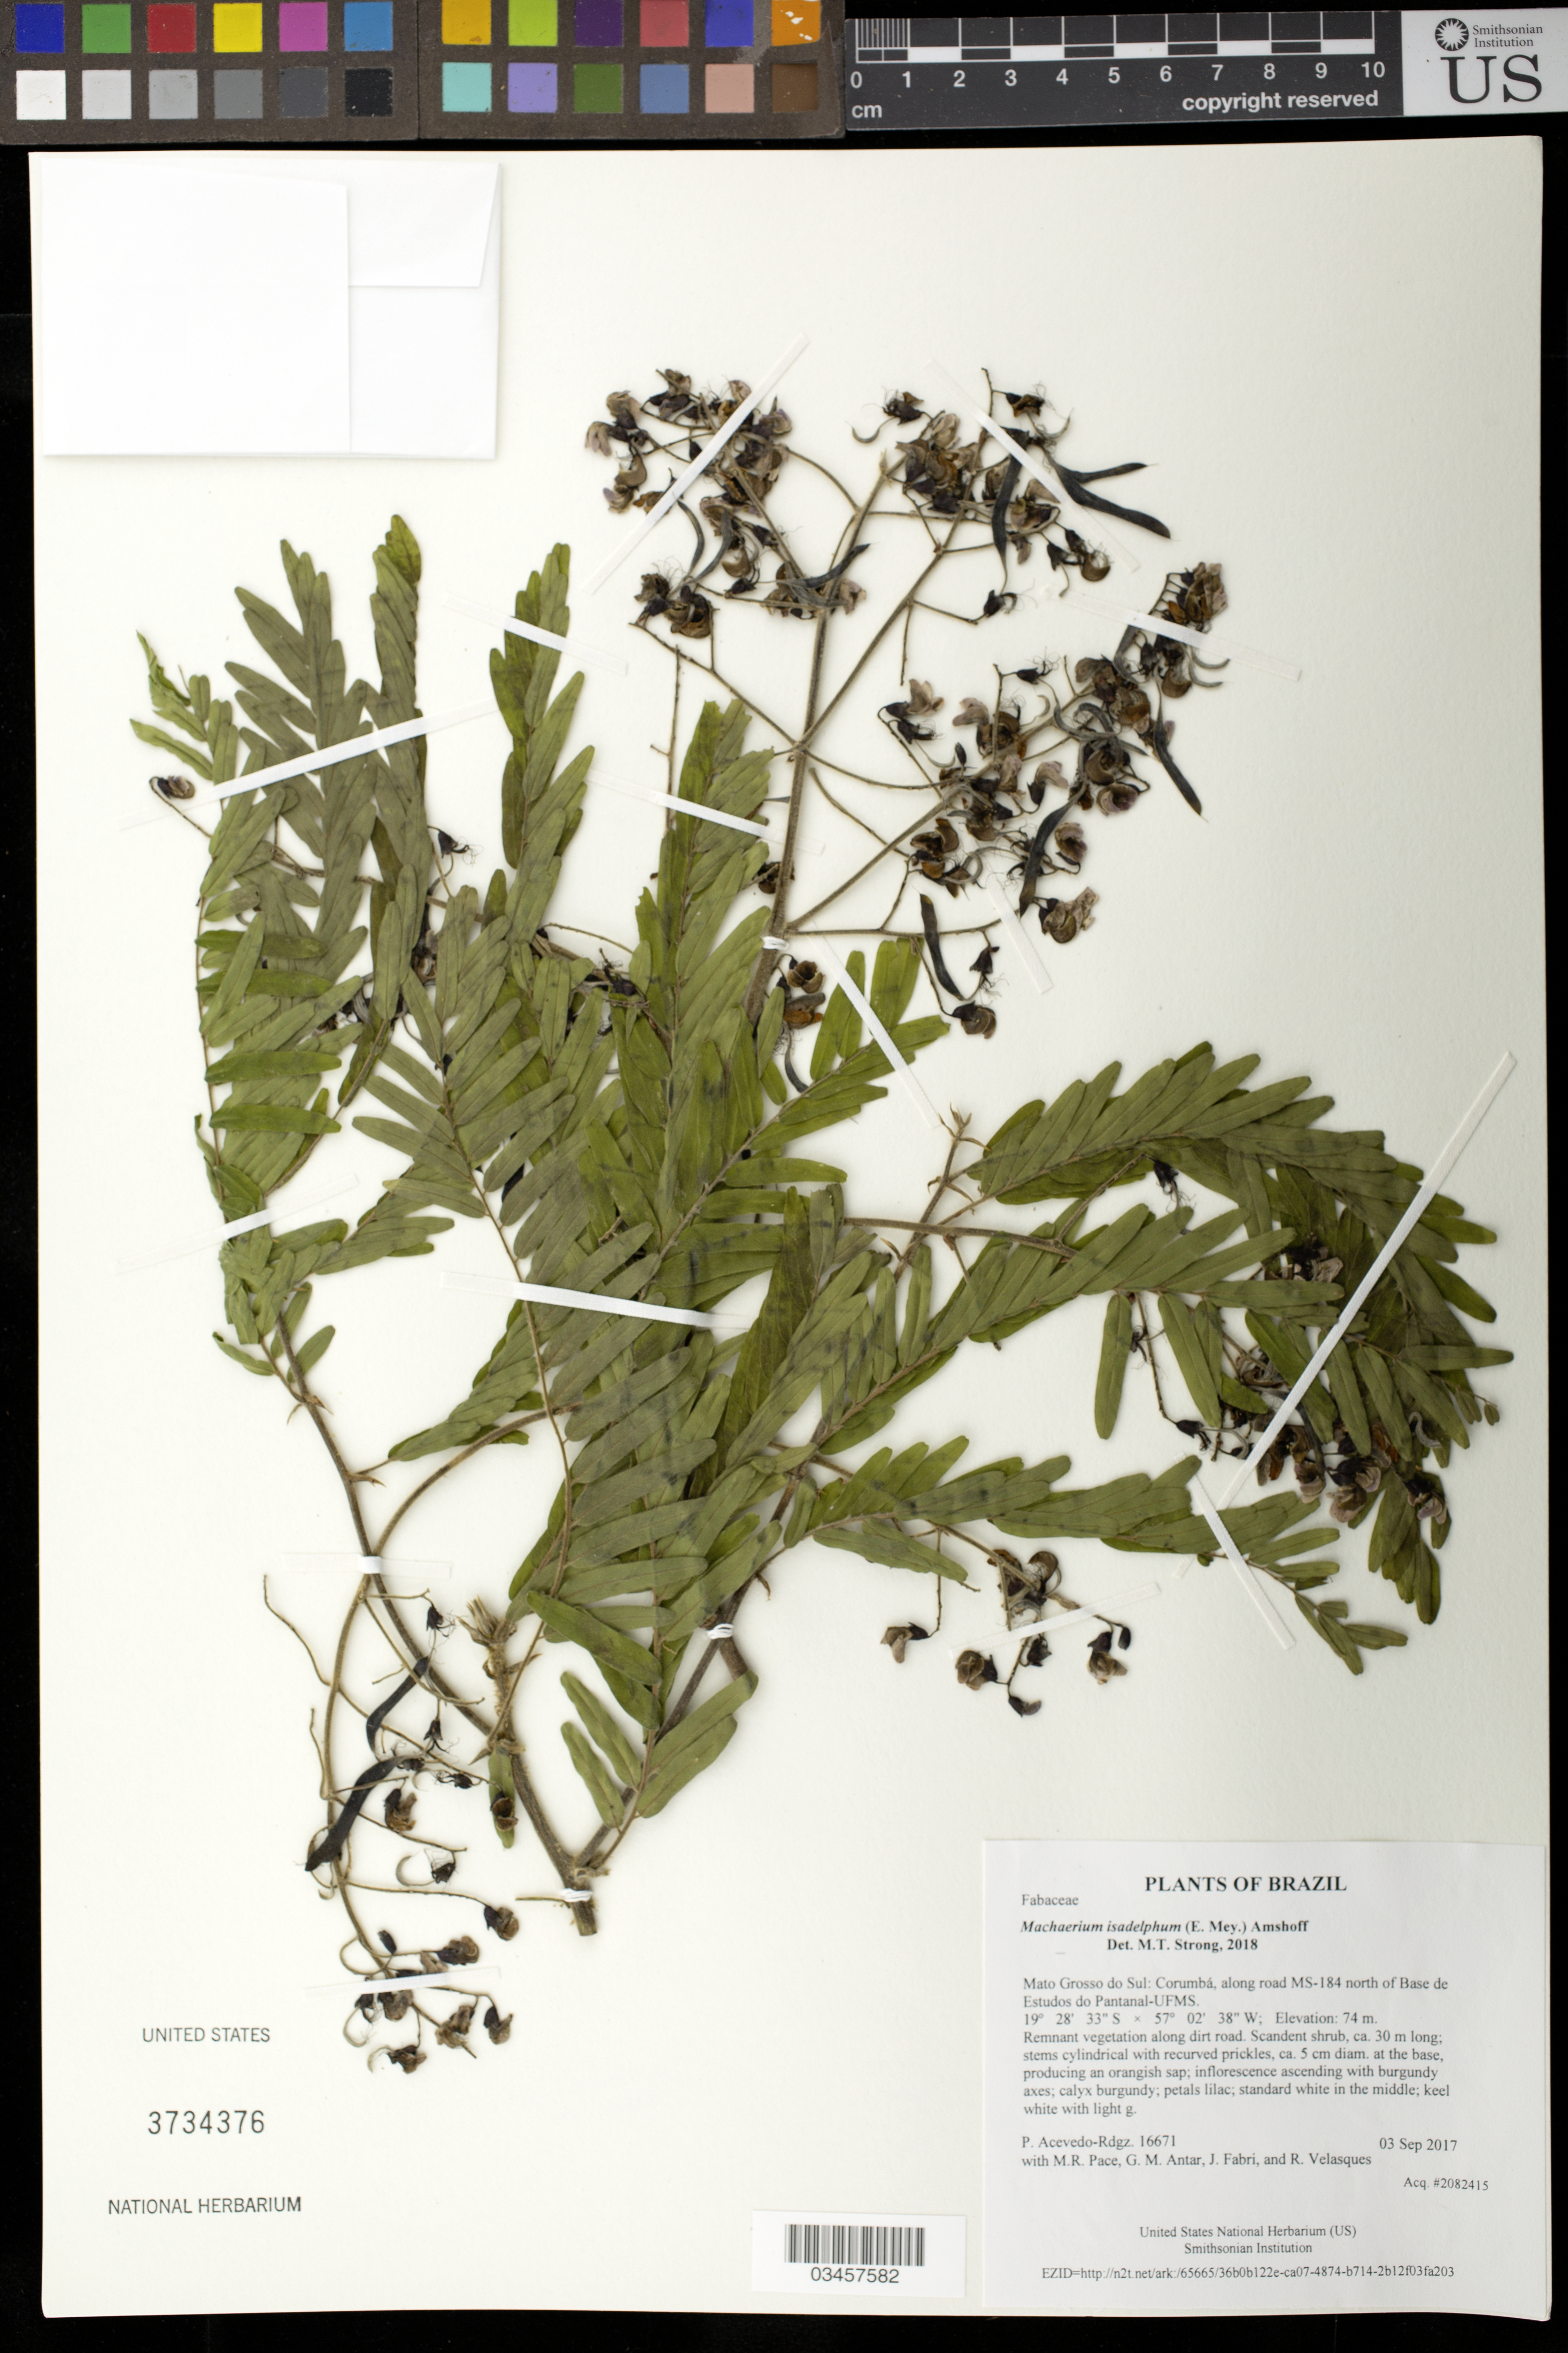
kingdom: Plantae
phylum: Tracheophyta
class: Magnoliopsida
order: Fabales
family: Fabaceae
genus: Machaerium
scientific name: Machaerium isadelphum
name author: (E. Mey.) Amshoff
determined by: Strong, Mark T., (BOT), Smithsonian Institution - National Museum of Natural History (UNITED STATES)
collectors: P. Acevedo-Rodr., M. R. Pace, G. M. Antar, J. Fabri & R. Velasques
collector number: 16671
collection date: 2017-09-03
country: Brazil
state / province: Mato Grosso do Sul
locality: Corumbá, along road MS-184 north of Base de Estudos do Pantanal-UFMS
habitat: Remnant vegetation along dirt road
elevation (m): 74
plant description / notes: US, NY, MO, K, RB, B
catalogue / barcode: US 3734376